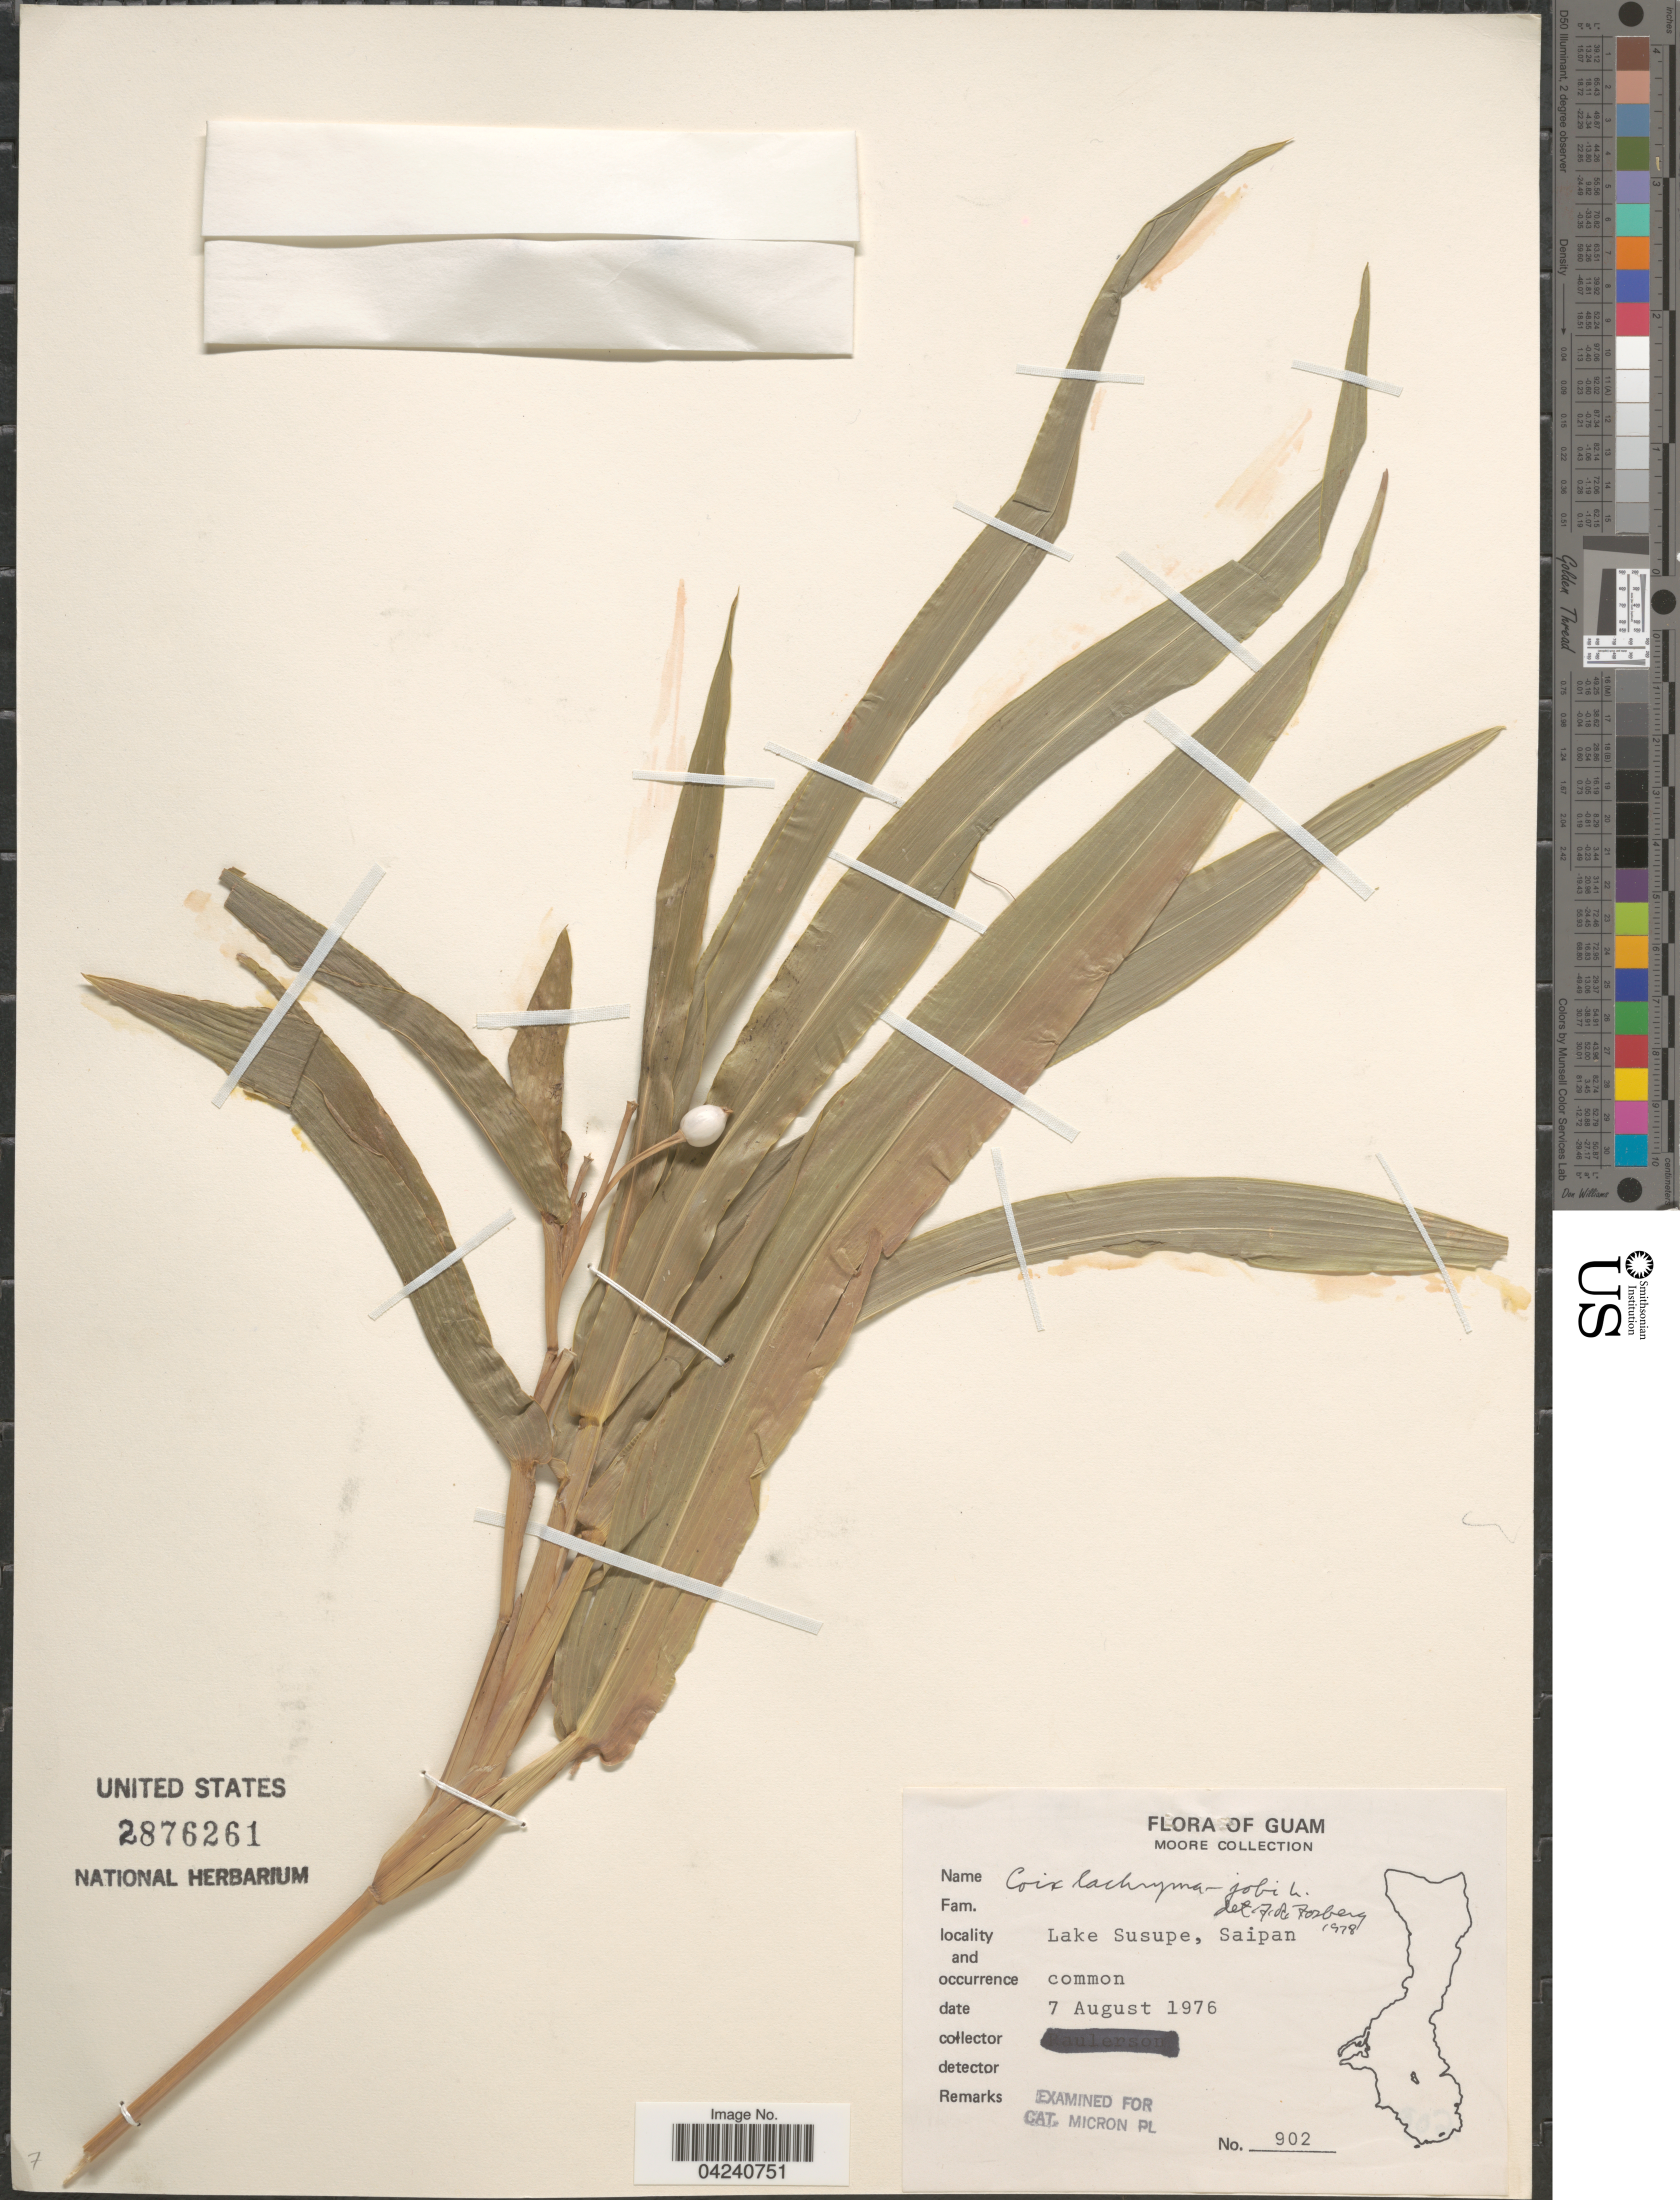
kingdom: Plantae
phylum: Tracheophyta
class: Liliopsida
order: Poales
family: Poaceae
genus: Coix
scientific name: Coix lacryma-jobi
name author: L.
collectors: -. Moore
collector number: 902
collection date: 1976-08-07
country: Northern Mariana Islands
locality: Guam [unsure placement]. Lake Susupe, Saipan.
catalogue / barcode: US 2876261